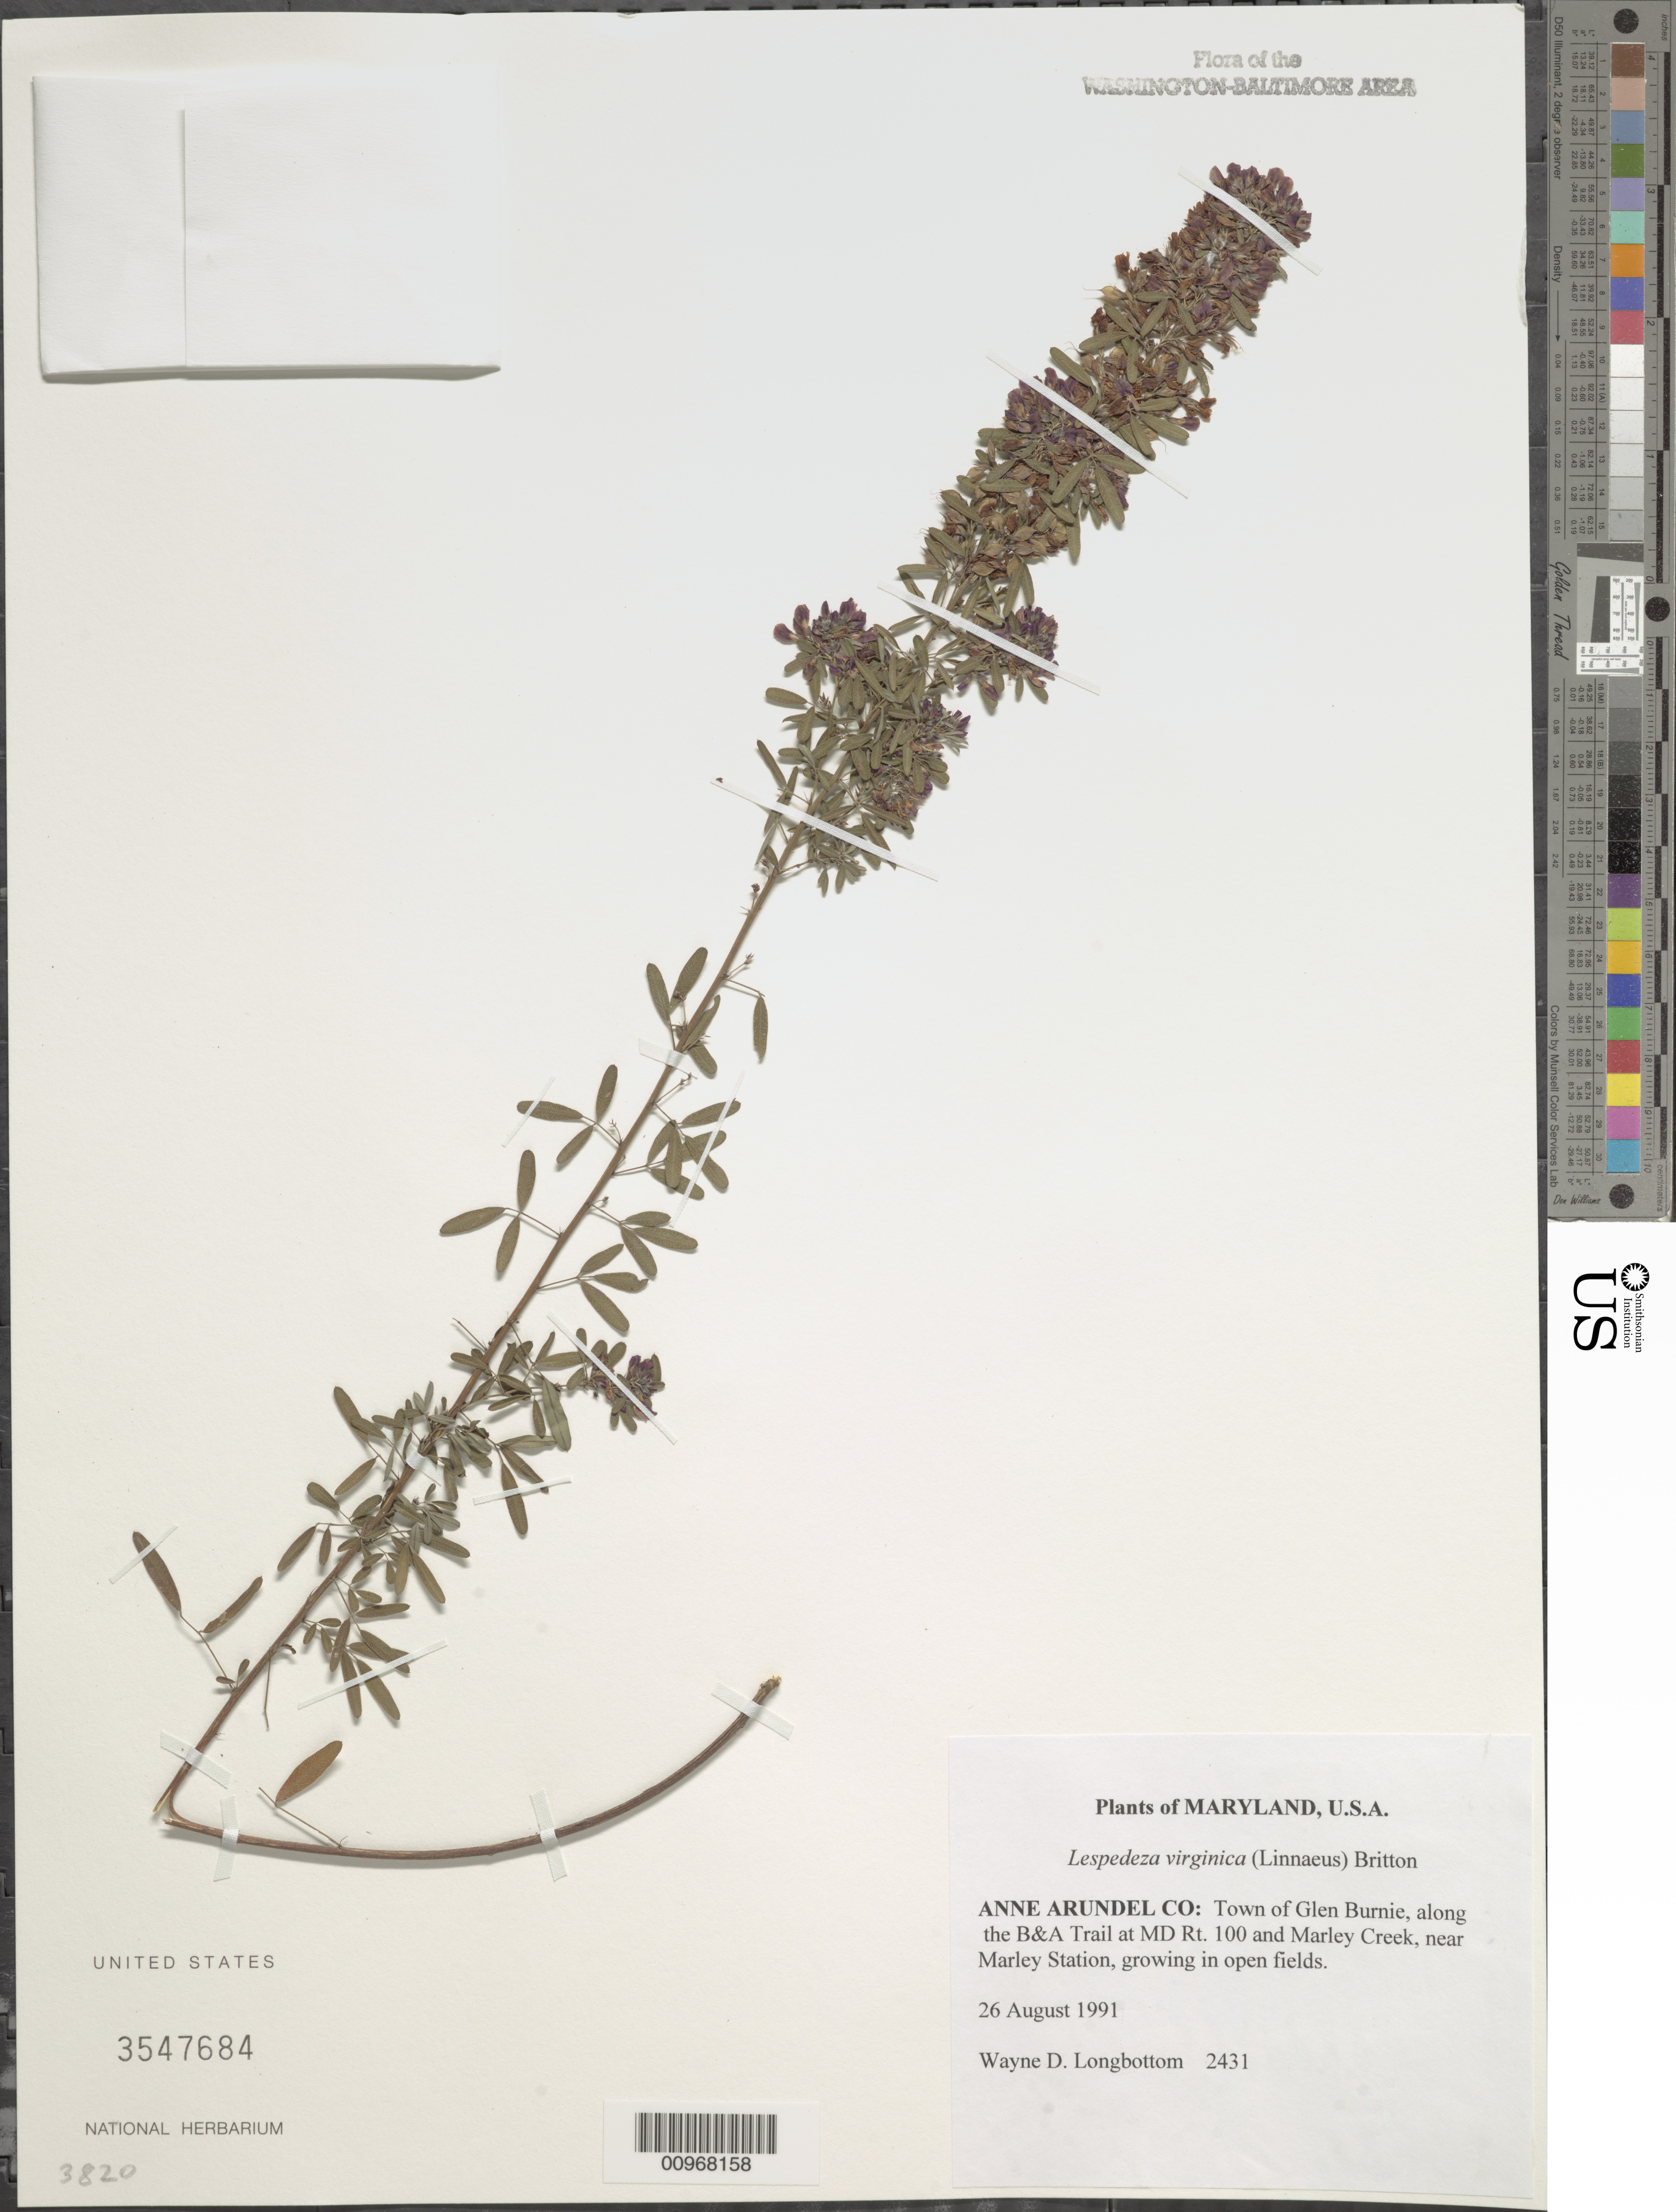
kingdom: Plantae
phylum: Tracheophyta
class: Magnoliopsida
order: Fabales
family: Fabaceae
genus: Lespedeza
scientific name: Lespedeza virginica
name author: (L.) Britton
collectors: W. D. Longbottom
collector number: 2431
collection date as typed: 26 Aug 1991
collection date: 1991-08-26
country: United States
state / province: Maryland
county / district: Anne Arundel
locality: Town of Glen burnie, along the B&A Trail at MD Rt. 100 and Marley Creek, near Marley Station.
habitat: growing in open fields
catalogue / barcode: US 3547684